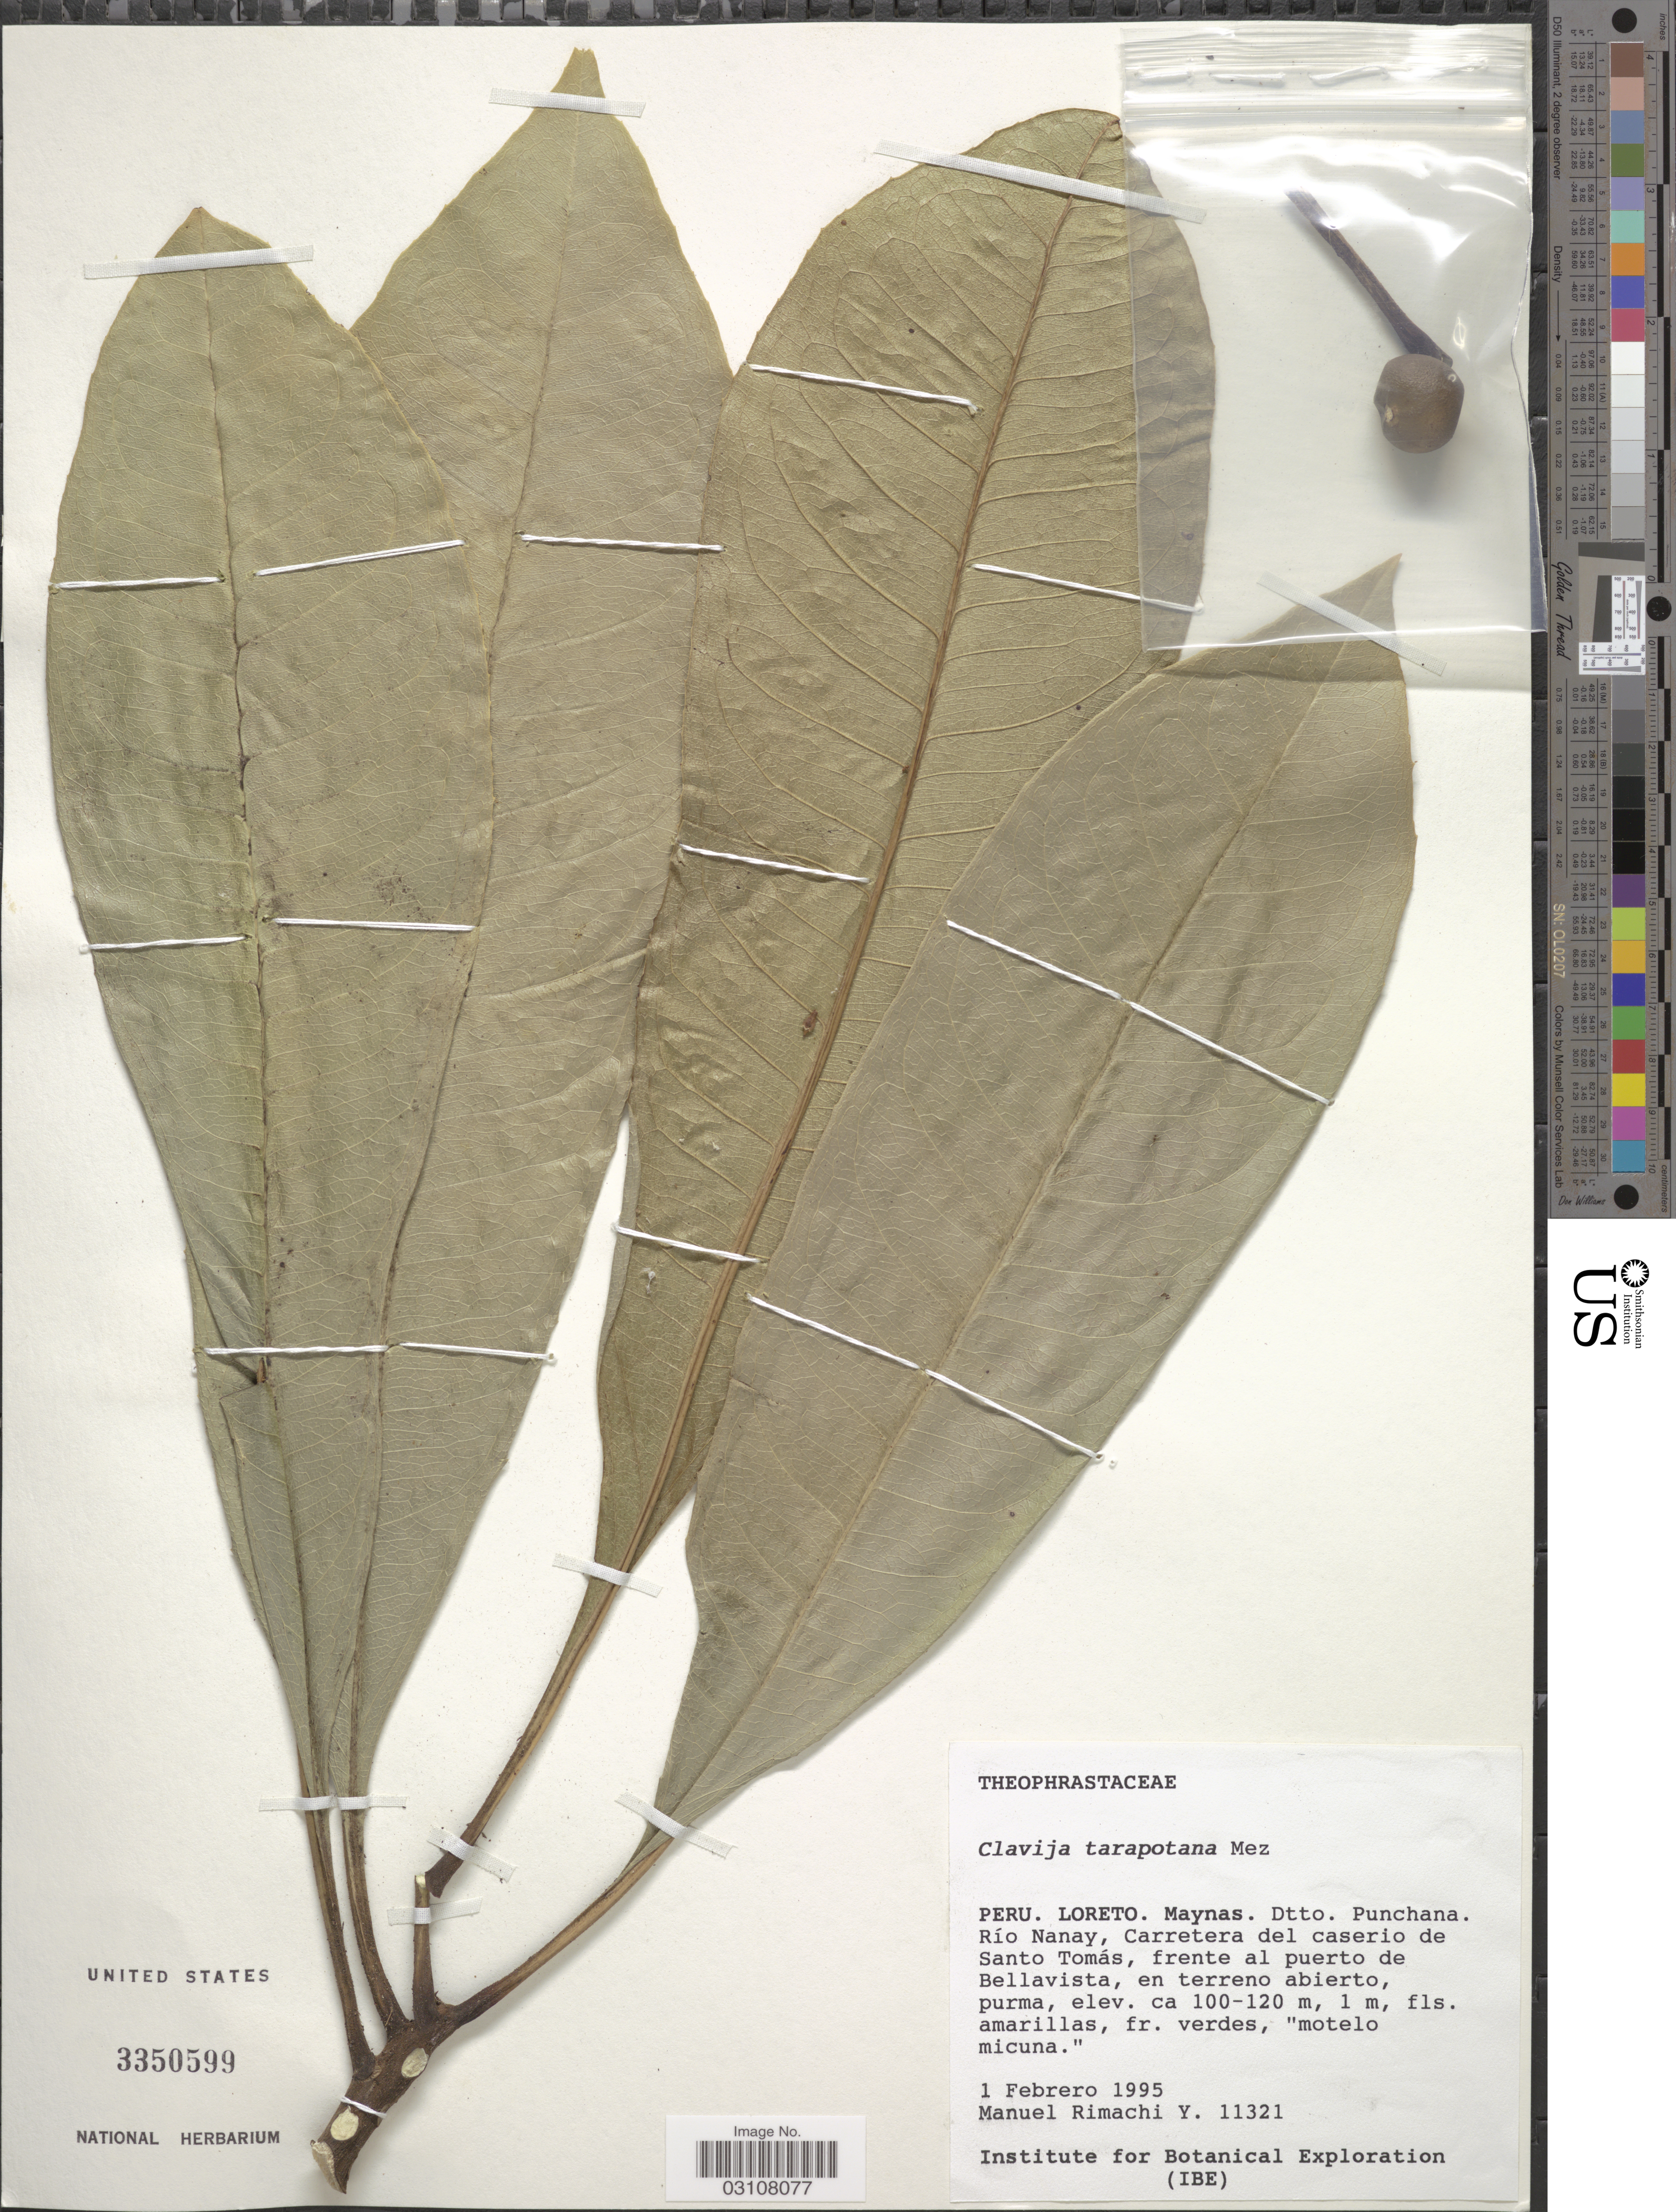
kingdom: Plantae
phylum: Tracheophyta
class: Magnoliopsida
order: Ericales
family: Primulaceae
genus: Clavija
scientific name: Clavija tarapotana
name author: Mez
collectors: M. Rimachi Y.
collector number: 11321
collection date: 1995-02-01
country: Peru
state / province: Loreto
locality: Maynas. Dtto. Punchana. Río Nanay, Carretera del caserio de Santo Tomás, frente al puerto de Bellavista, en terreno abierto, purma.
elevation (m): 100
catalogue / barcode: US 3350599